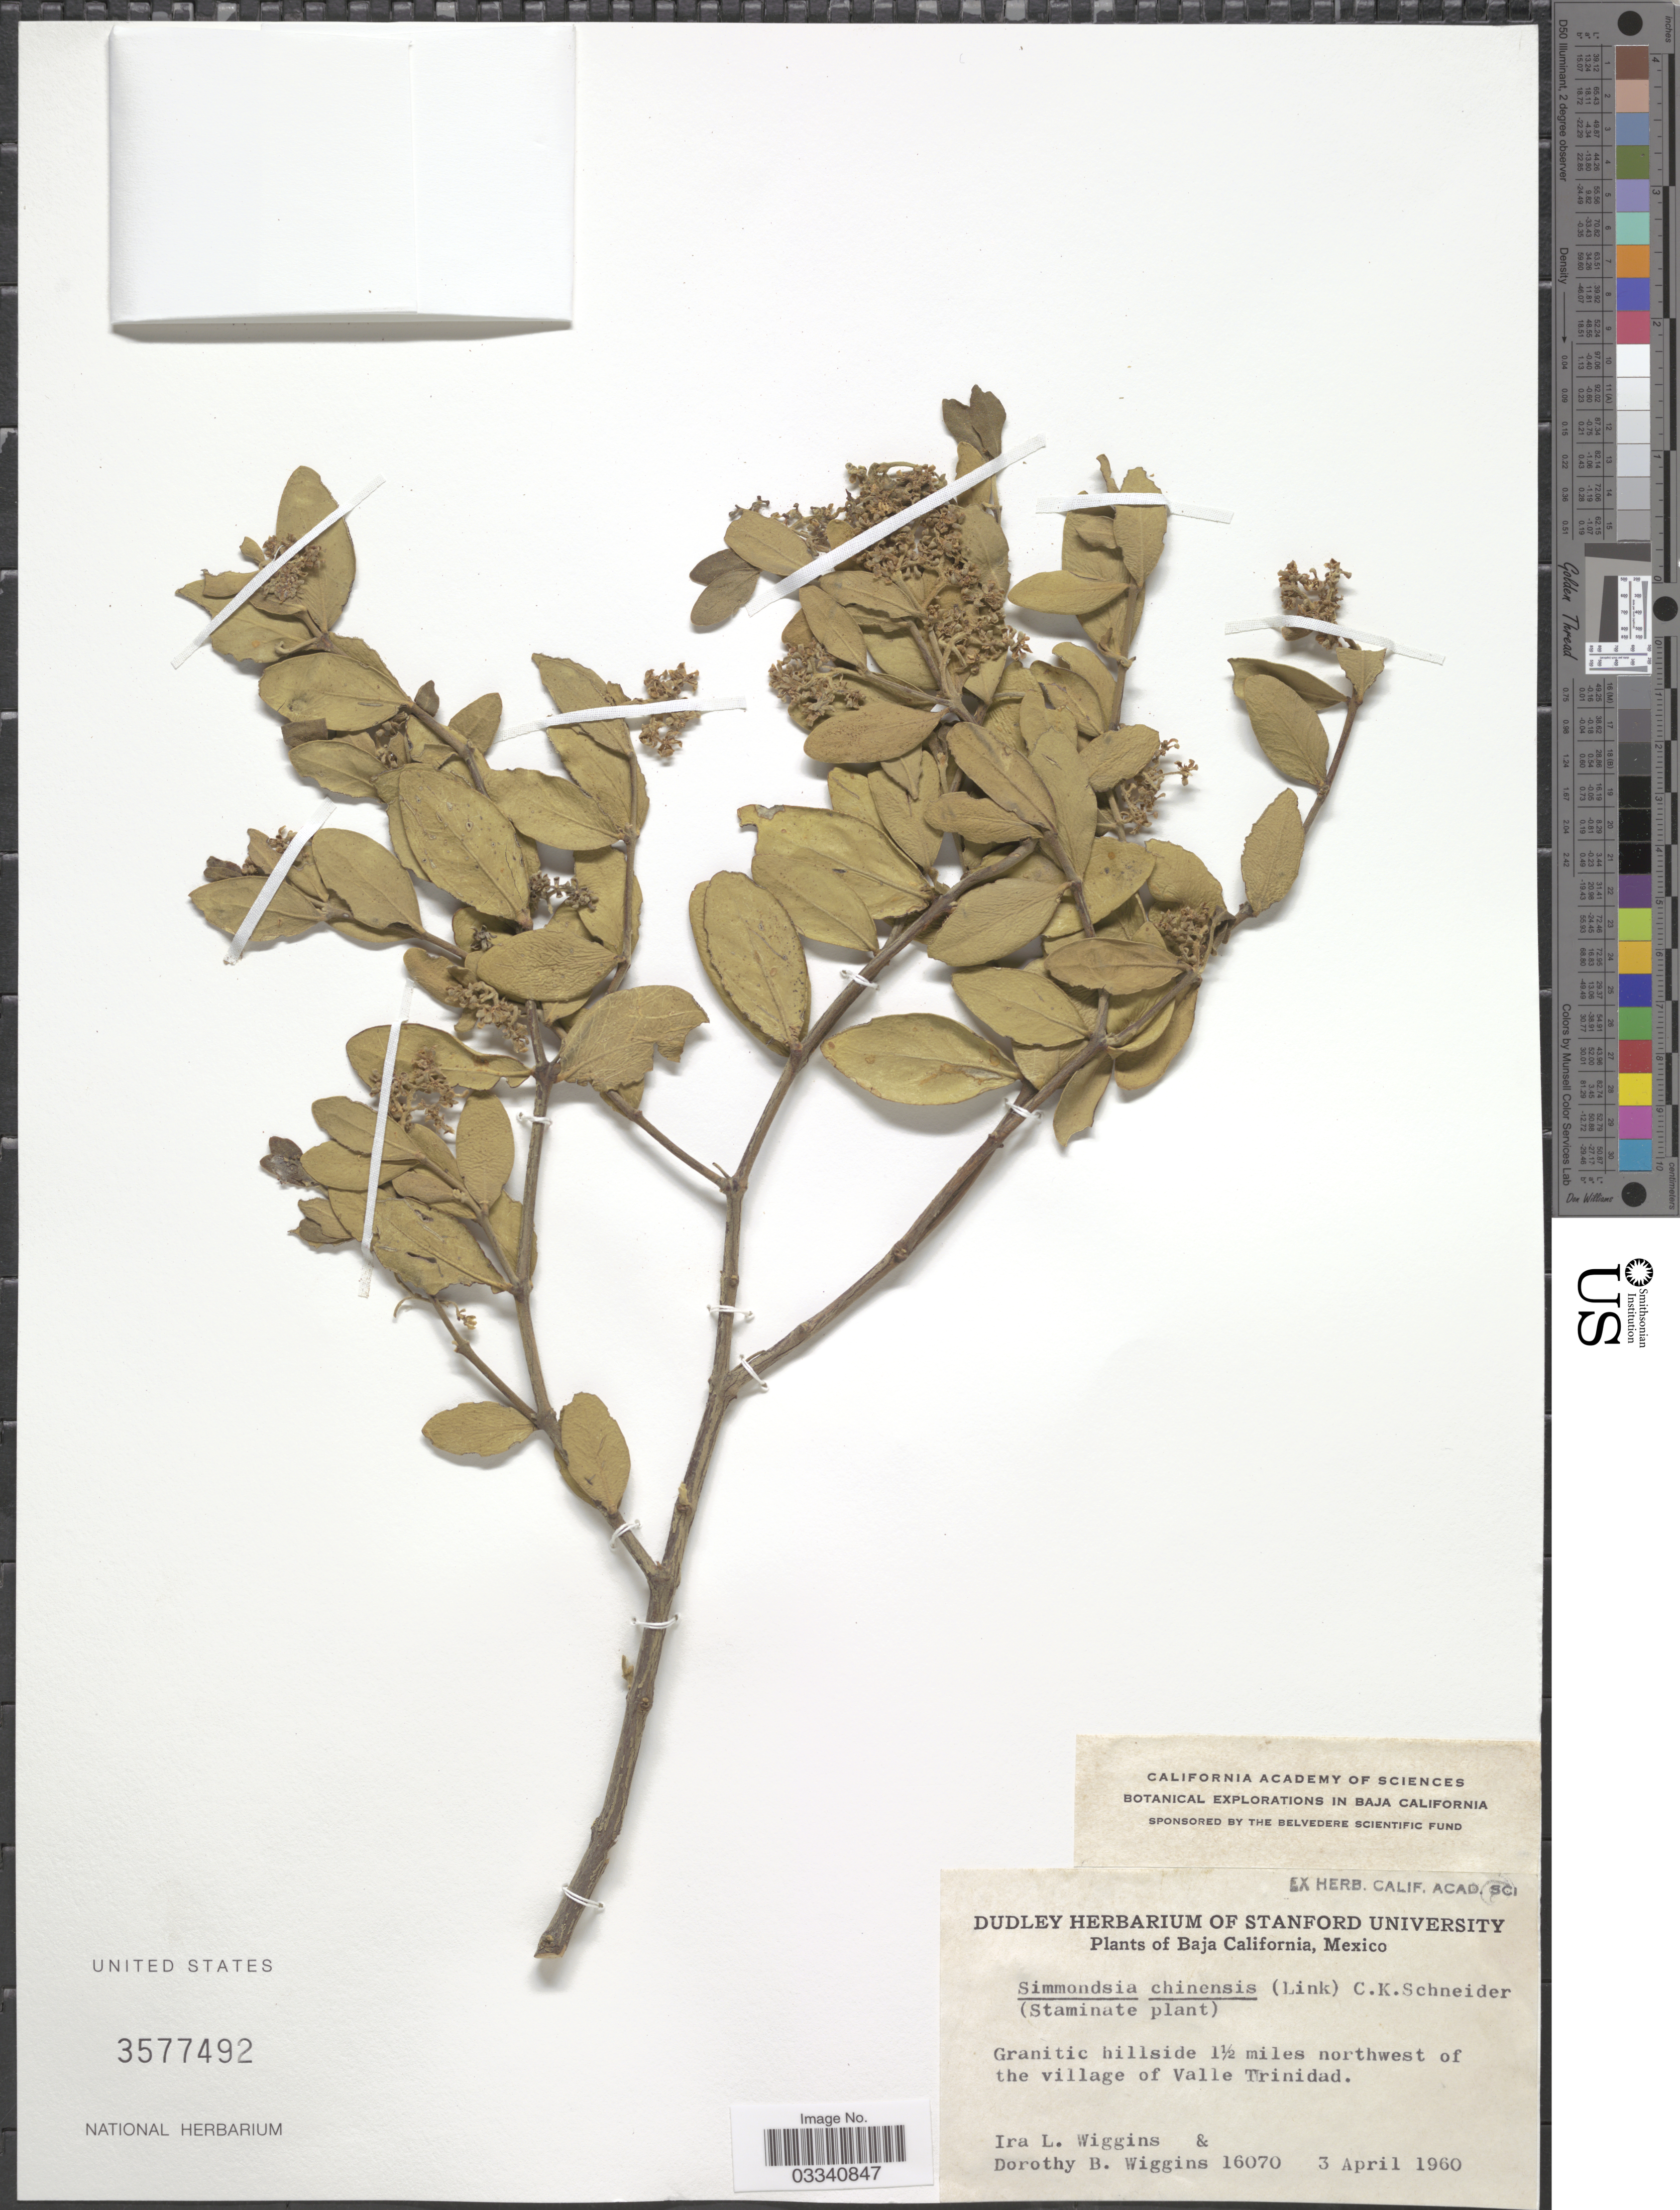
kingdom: Plantae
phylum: Tracheophyta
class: Magnoliopsida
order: Caryophyllales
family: Simmondsiaceae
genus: Simmondsia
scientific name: Simmondsia chinensis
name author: (Link) C.K. Schneid.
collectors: I. L. Wiggins & D. B. Wiggins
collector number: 16070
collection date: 1960-04-03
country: Mexico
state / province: Baja California Norte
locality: Granitic hillside 1½ miles northwest of the village of Valle Trinidad.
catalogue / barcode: US 3577492